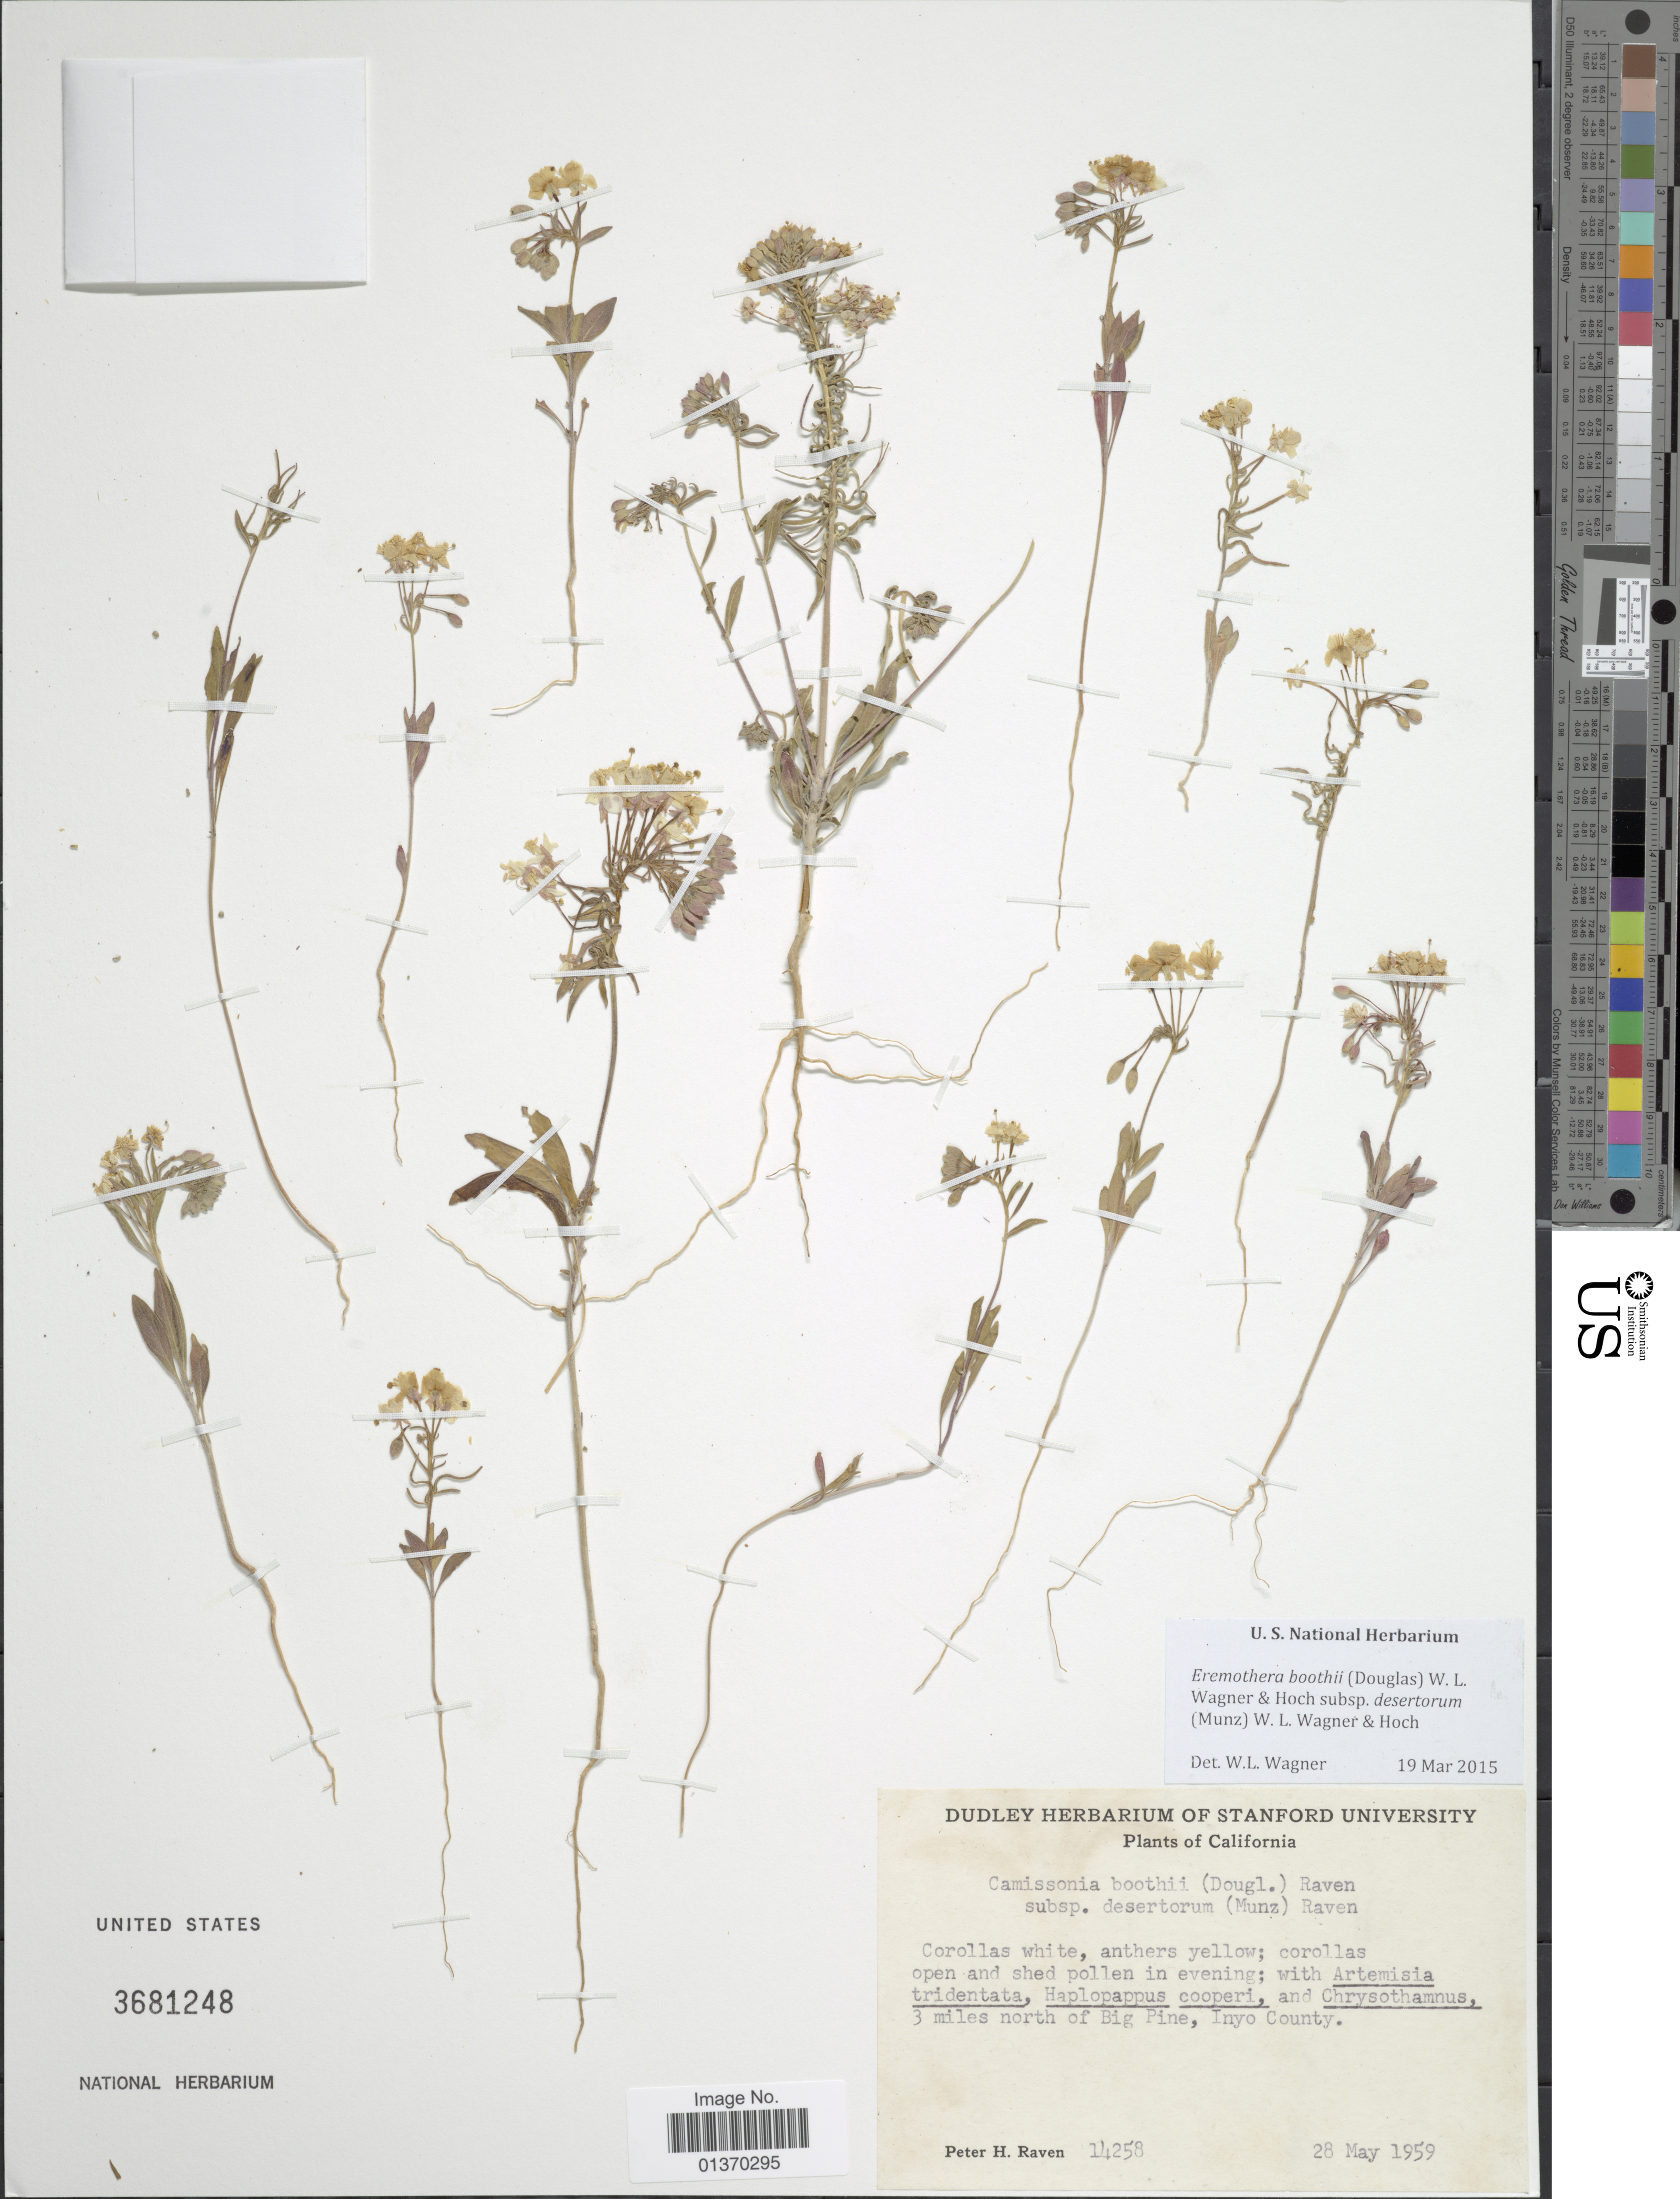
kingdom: Plantae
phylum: Tracheophyta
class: Magnoliopsida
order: Myrtales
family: Onagraceae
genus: Eremothera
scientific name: Eremothera boothii subsp. desertorum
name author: (Munz) W.L. Wagner & Hoch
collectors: P. H. Raven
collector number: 14258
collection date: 1959-05-28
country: United States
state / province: California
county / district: Inyo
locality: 3 miles north of Big Pine, Inyo County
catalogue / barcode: US 3681248